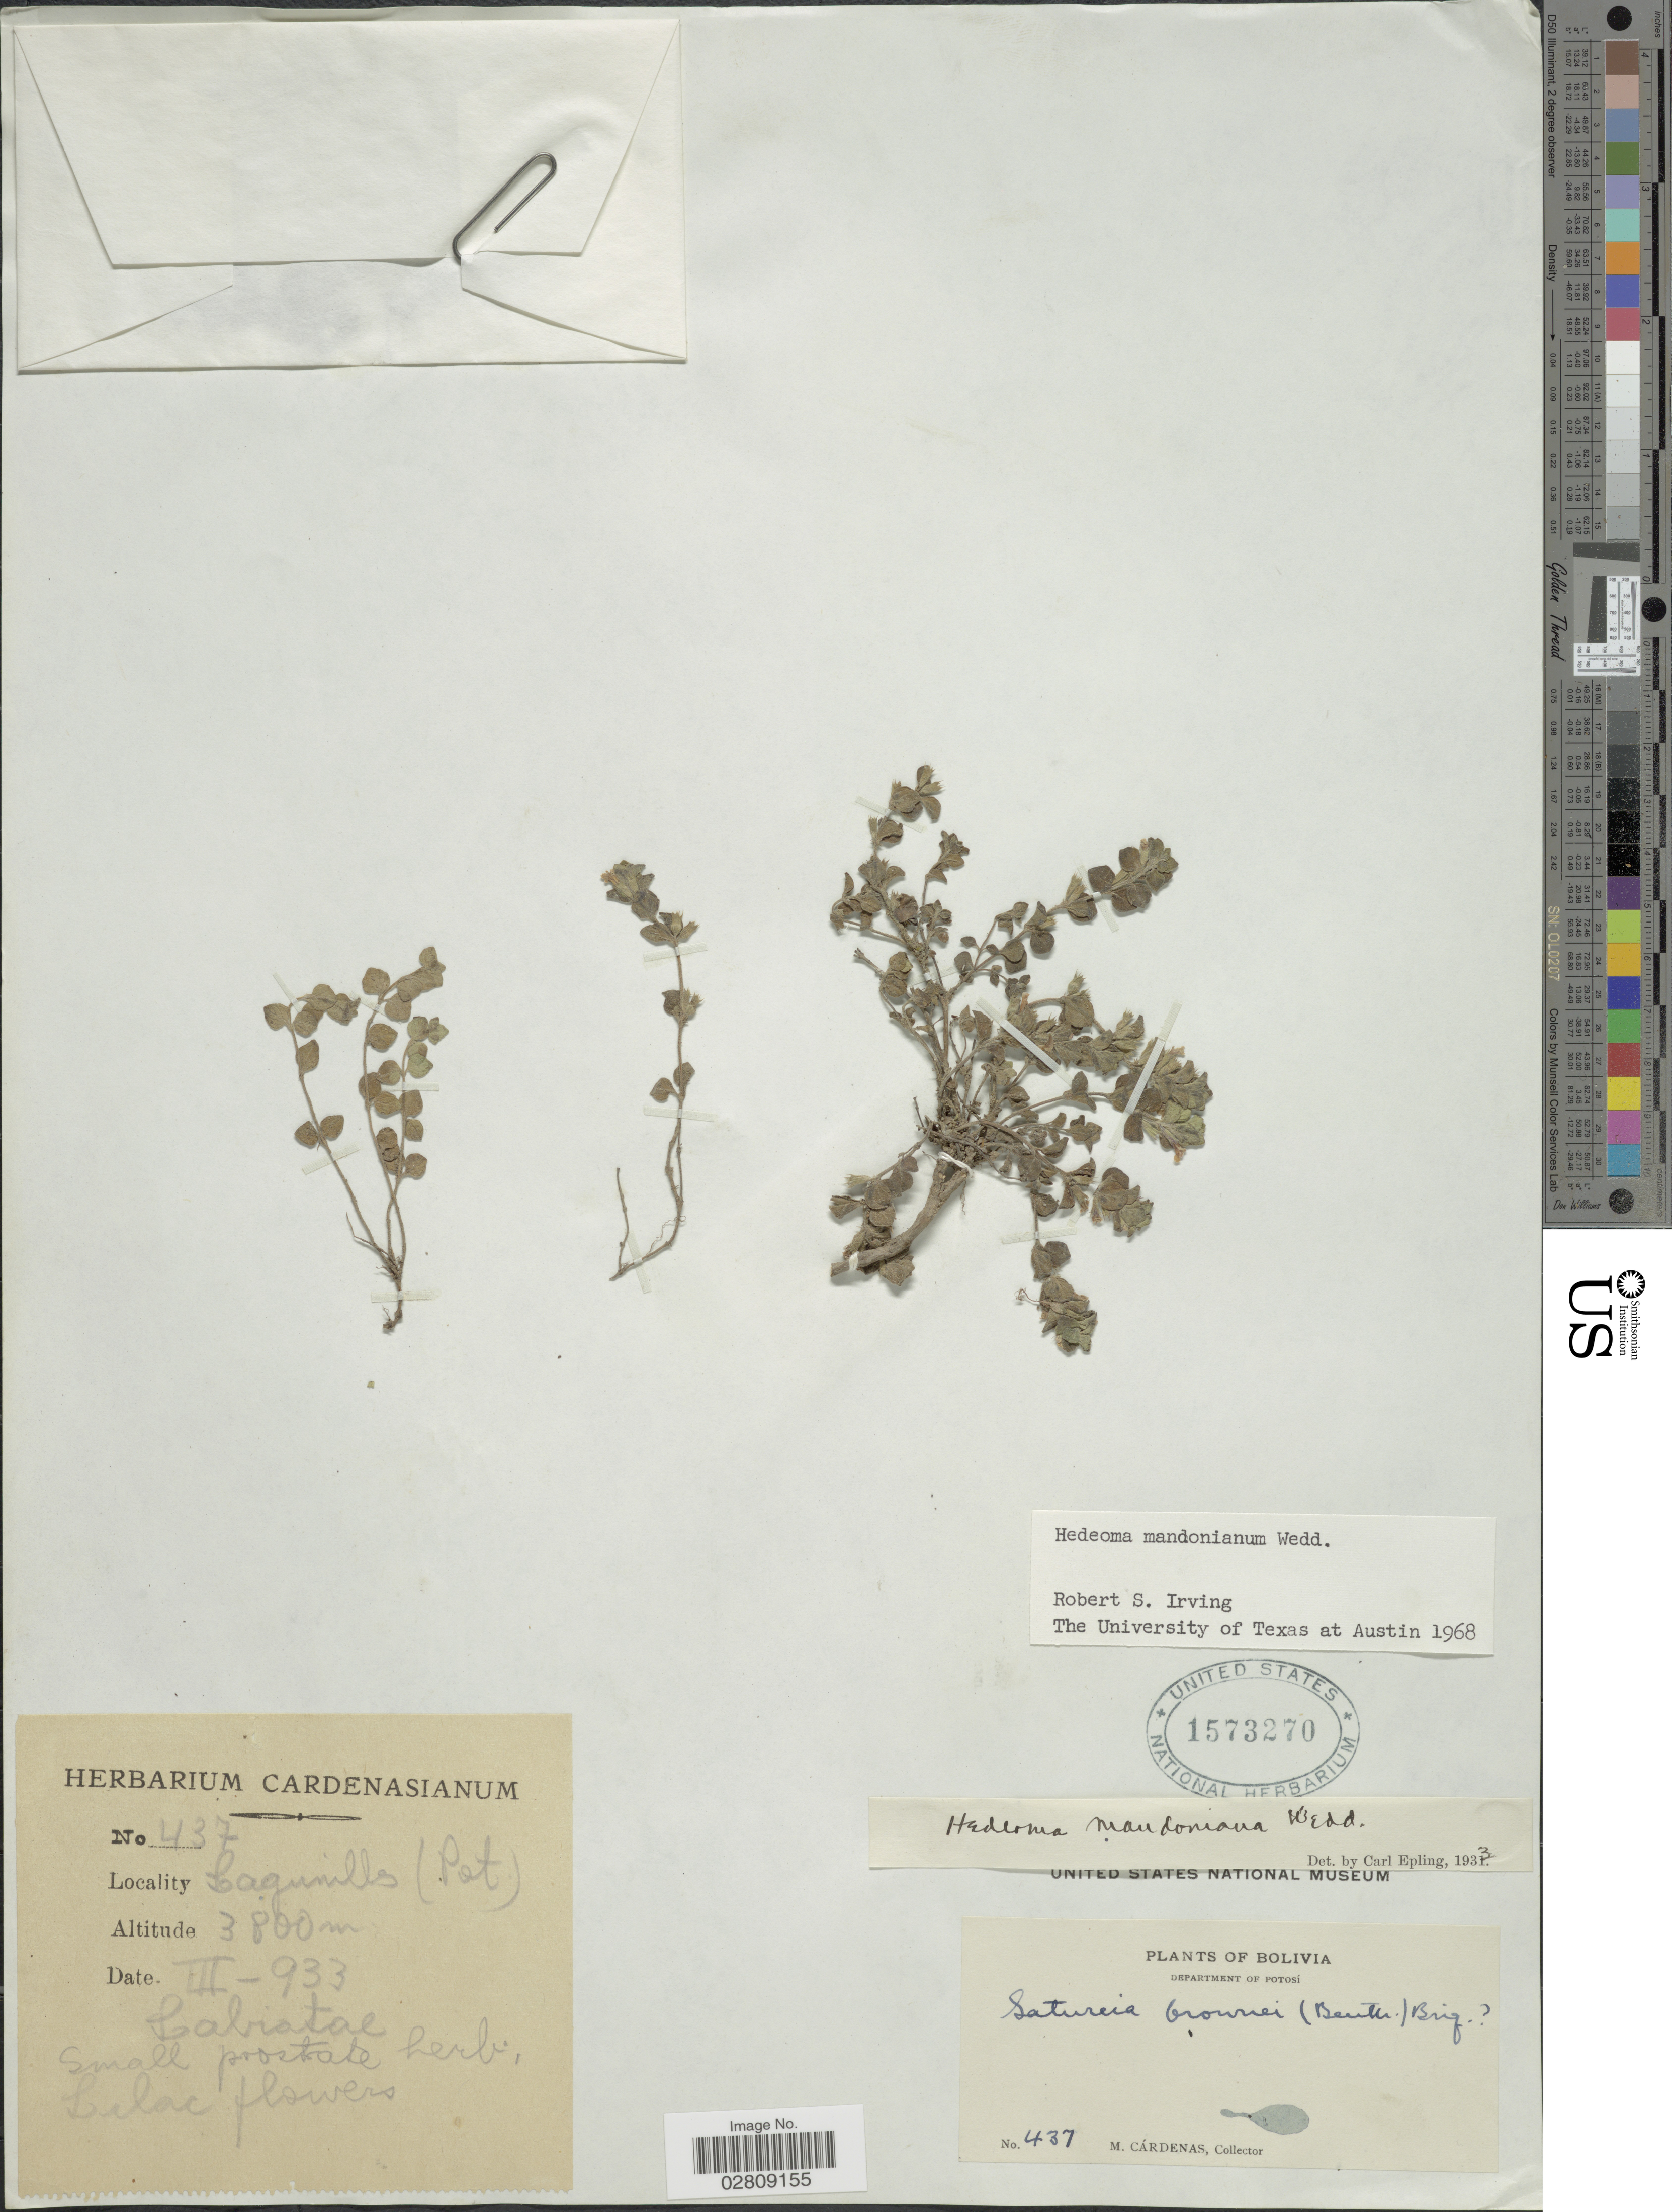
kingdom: Plantae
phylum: Tracheophyta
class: Magnoliopsida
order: Lamiales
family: Lamiaceae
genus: Hedeoma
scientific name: Hedeoma mandoniana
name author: Wedd.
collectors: M. Cárdenas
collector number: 437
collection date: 1933-03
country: Bolivia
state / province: Potosi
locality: Lagunillas.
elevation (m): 3800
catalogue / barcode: US 1573270